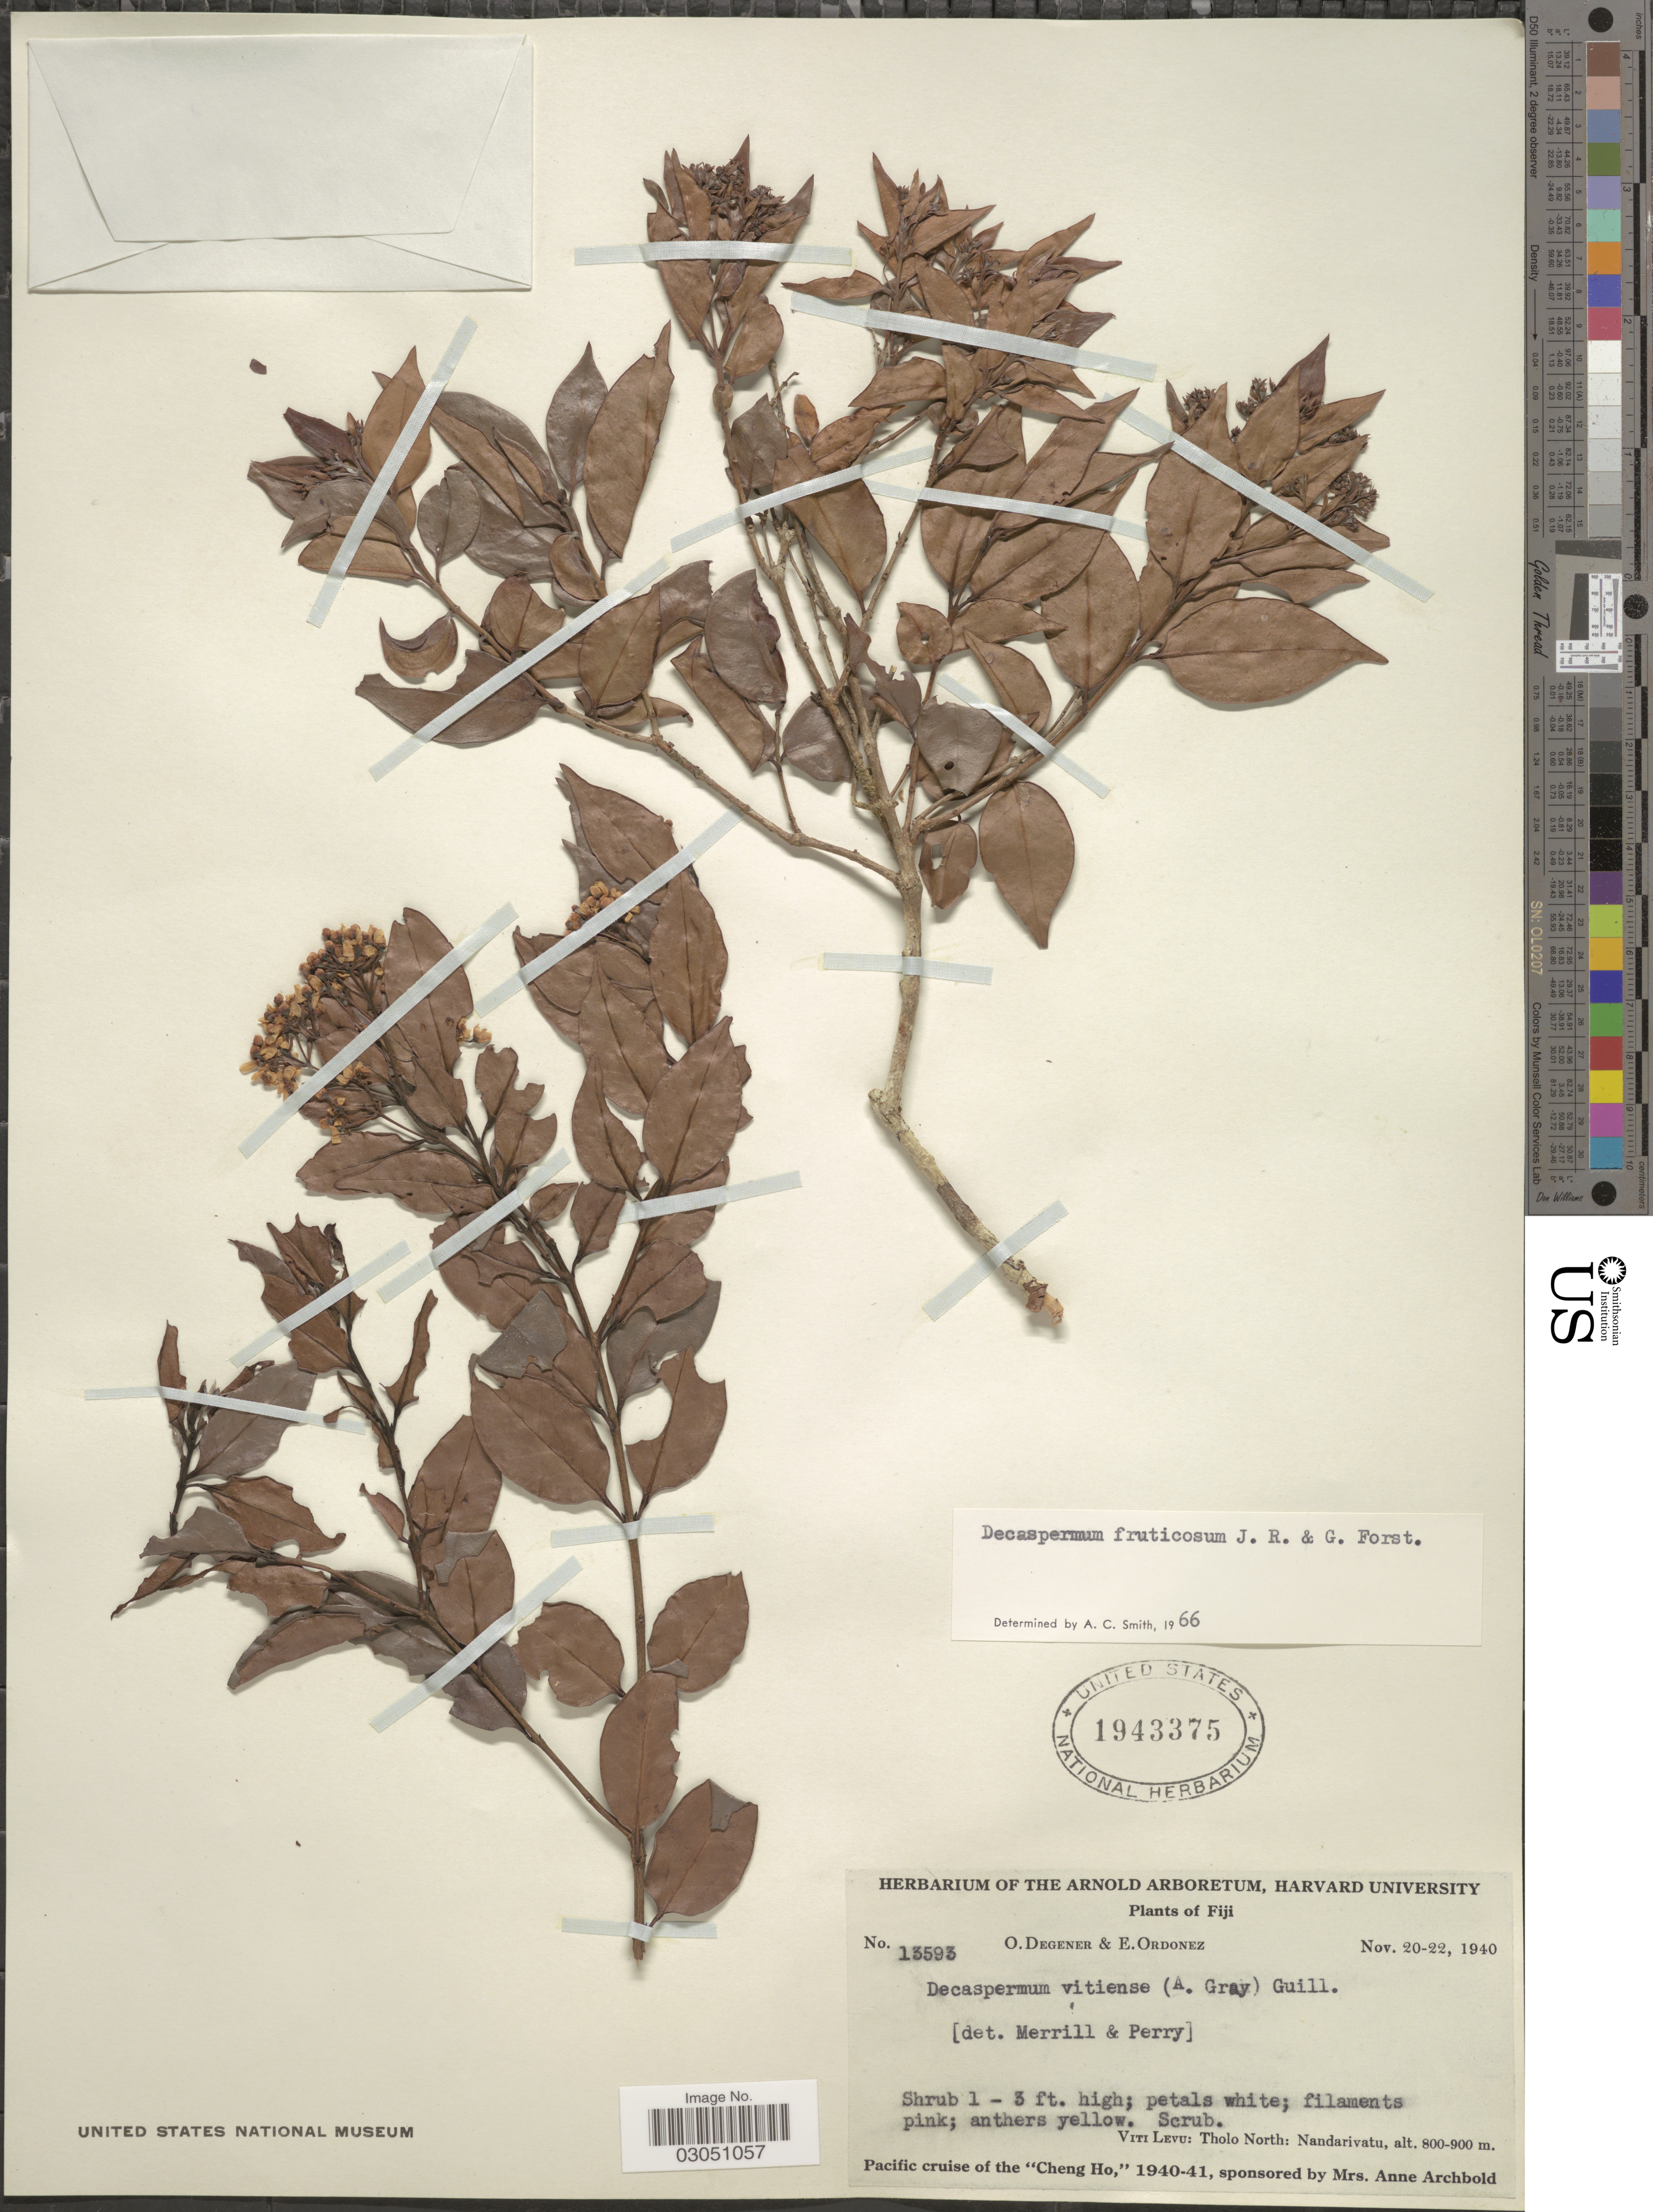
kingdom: Plantae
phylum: Tracheophyta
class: Magnoliopsida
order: Myrtales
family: Myrtaceae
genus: Decaspermum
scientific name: Decaspermum vitiense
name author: (A. Gray) Nied.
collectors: O. Degener & E. Ordonez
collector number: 13593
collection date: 1940-11-20/1940-11-22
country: Fiji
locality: Viti Levu: Tholo North: Nandarivatu.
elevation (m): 800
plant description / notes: cited by A.J. Scott, Kew Bull. 34(1): 65. 1979.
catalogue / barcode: US 1943375